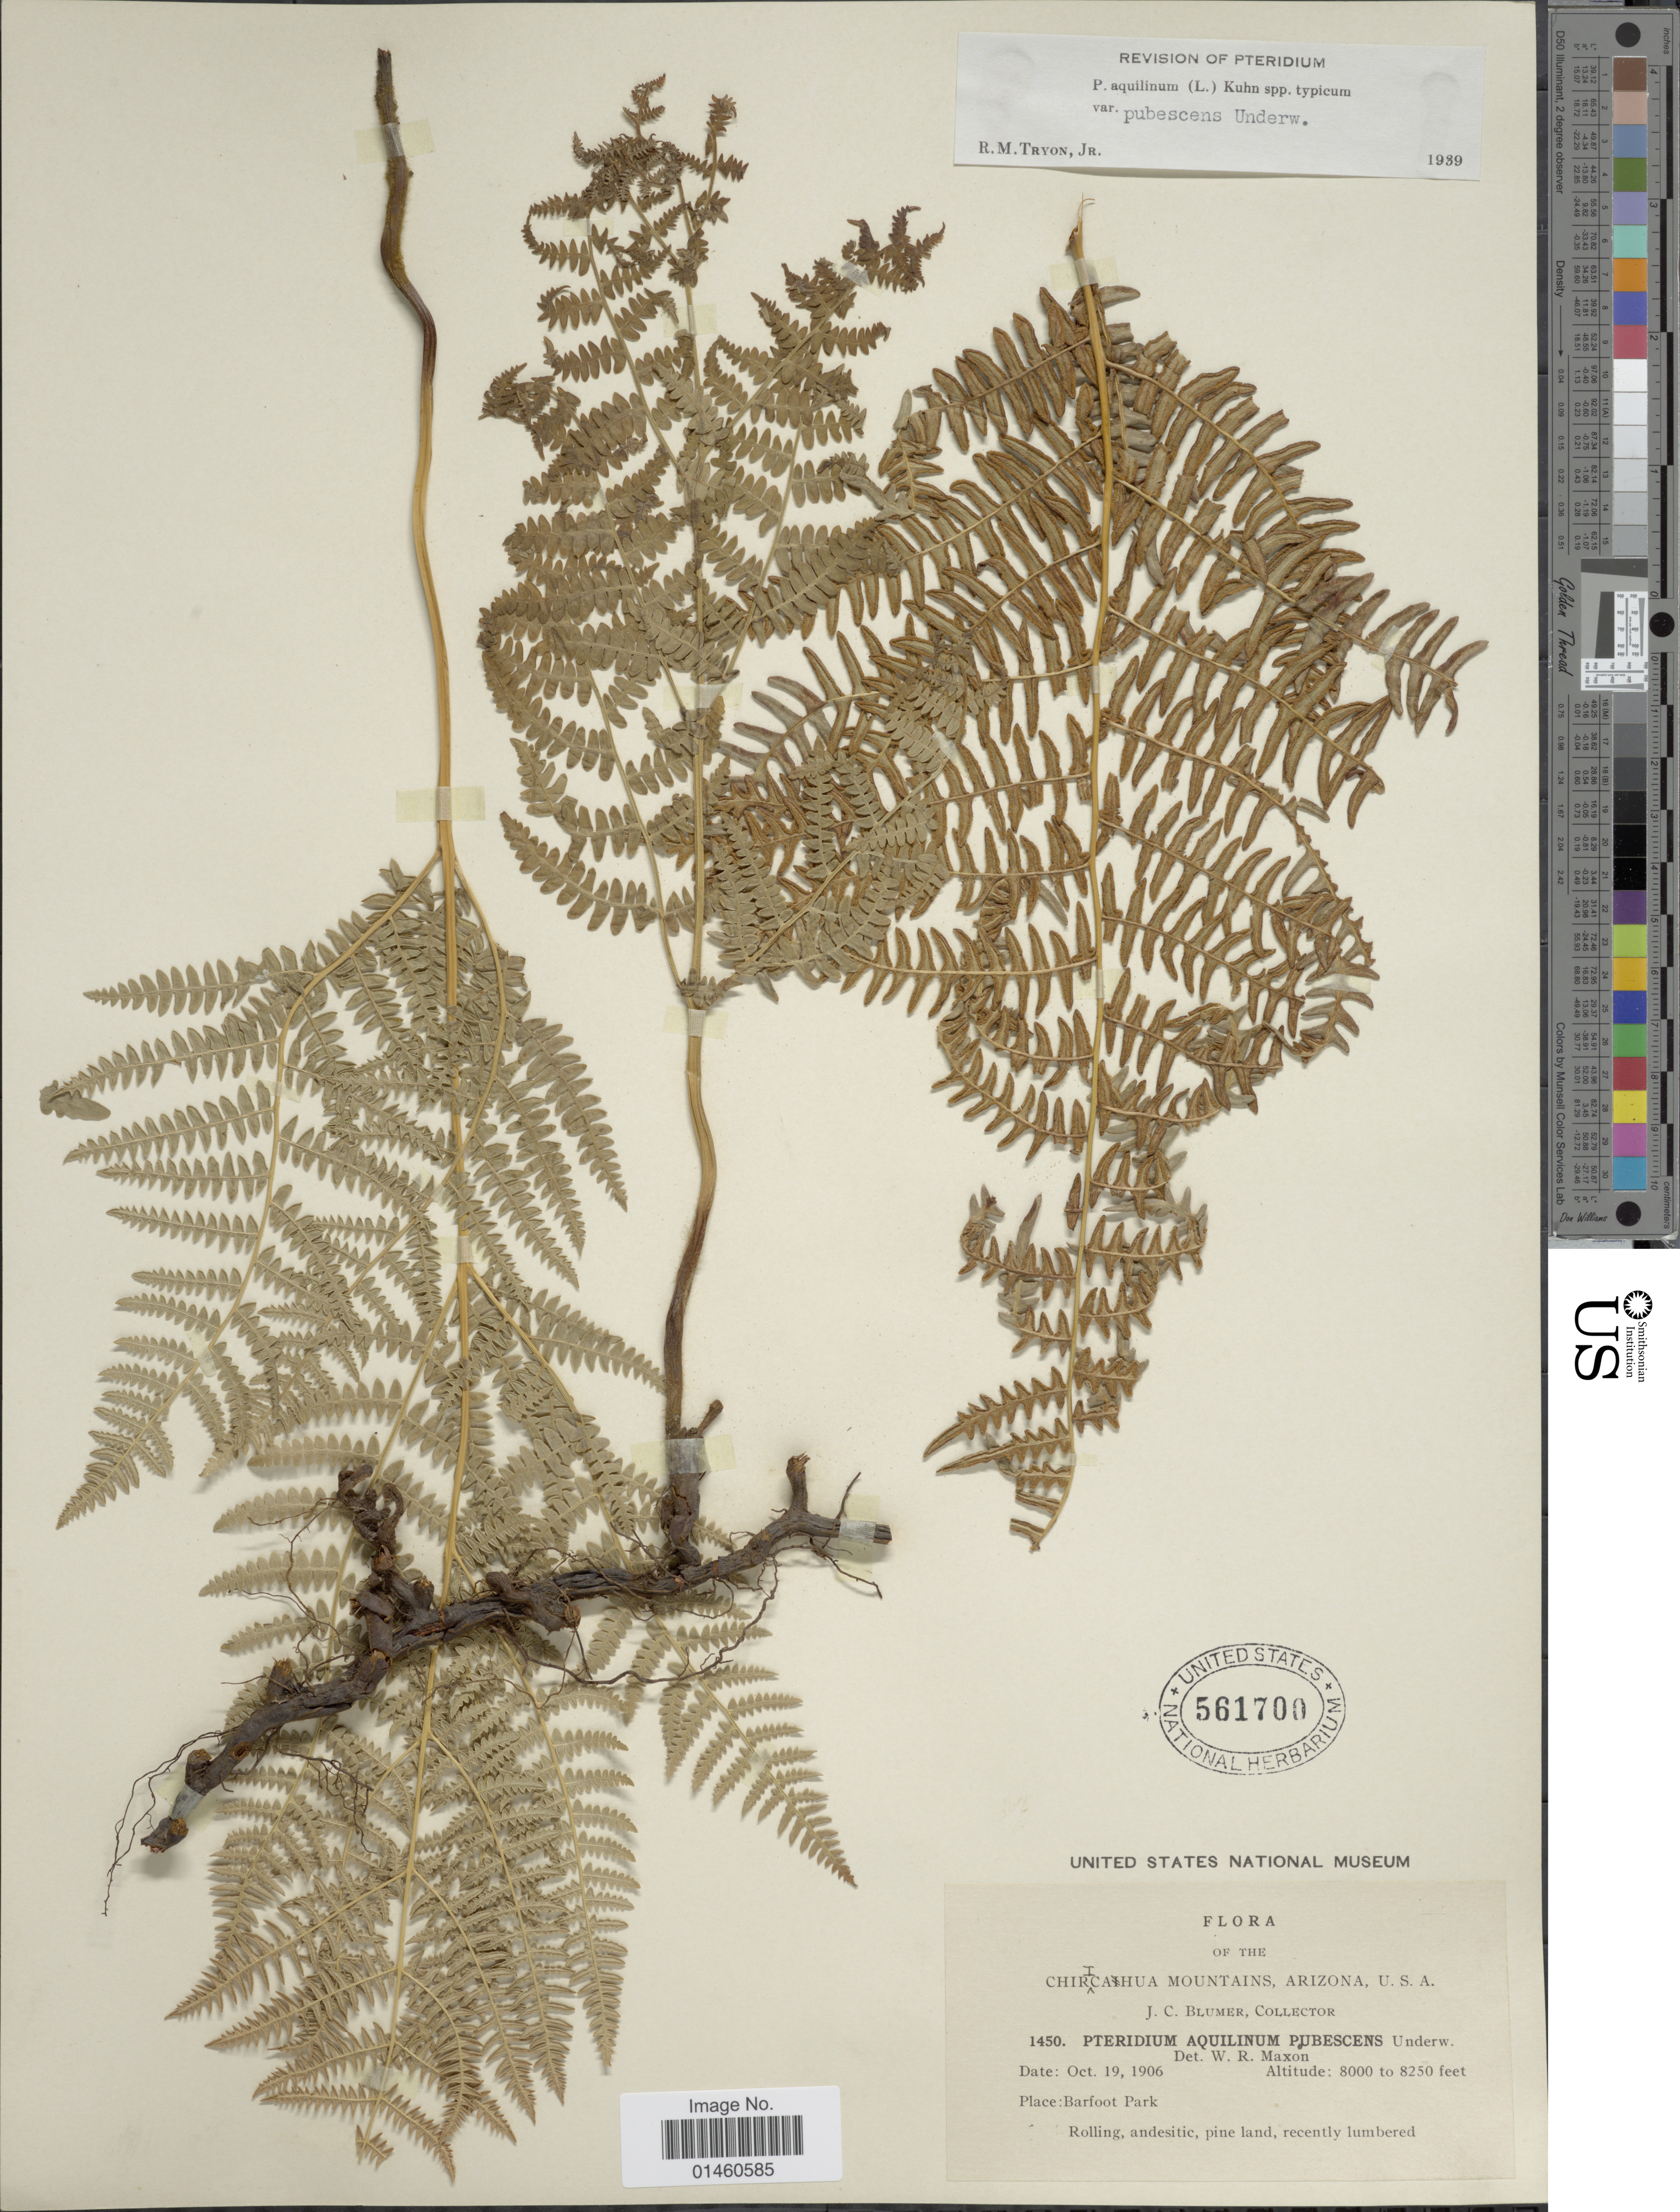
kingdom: Plantae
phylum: Tracheophyta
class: Polypodiopsida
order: Polypodiales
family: Dennstaedtiaceae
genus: Pteridium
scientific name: Pteridium pubescens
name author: (Underw.) Christenh.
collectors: J. C. Blumer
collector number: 1450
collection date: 1906-10-19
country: United States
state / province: Arizona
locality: Chiricahua Mountains, Barfoot Park.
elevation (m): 2438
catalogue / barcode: US 561700